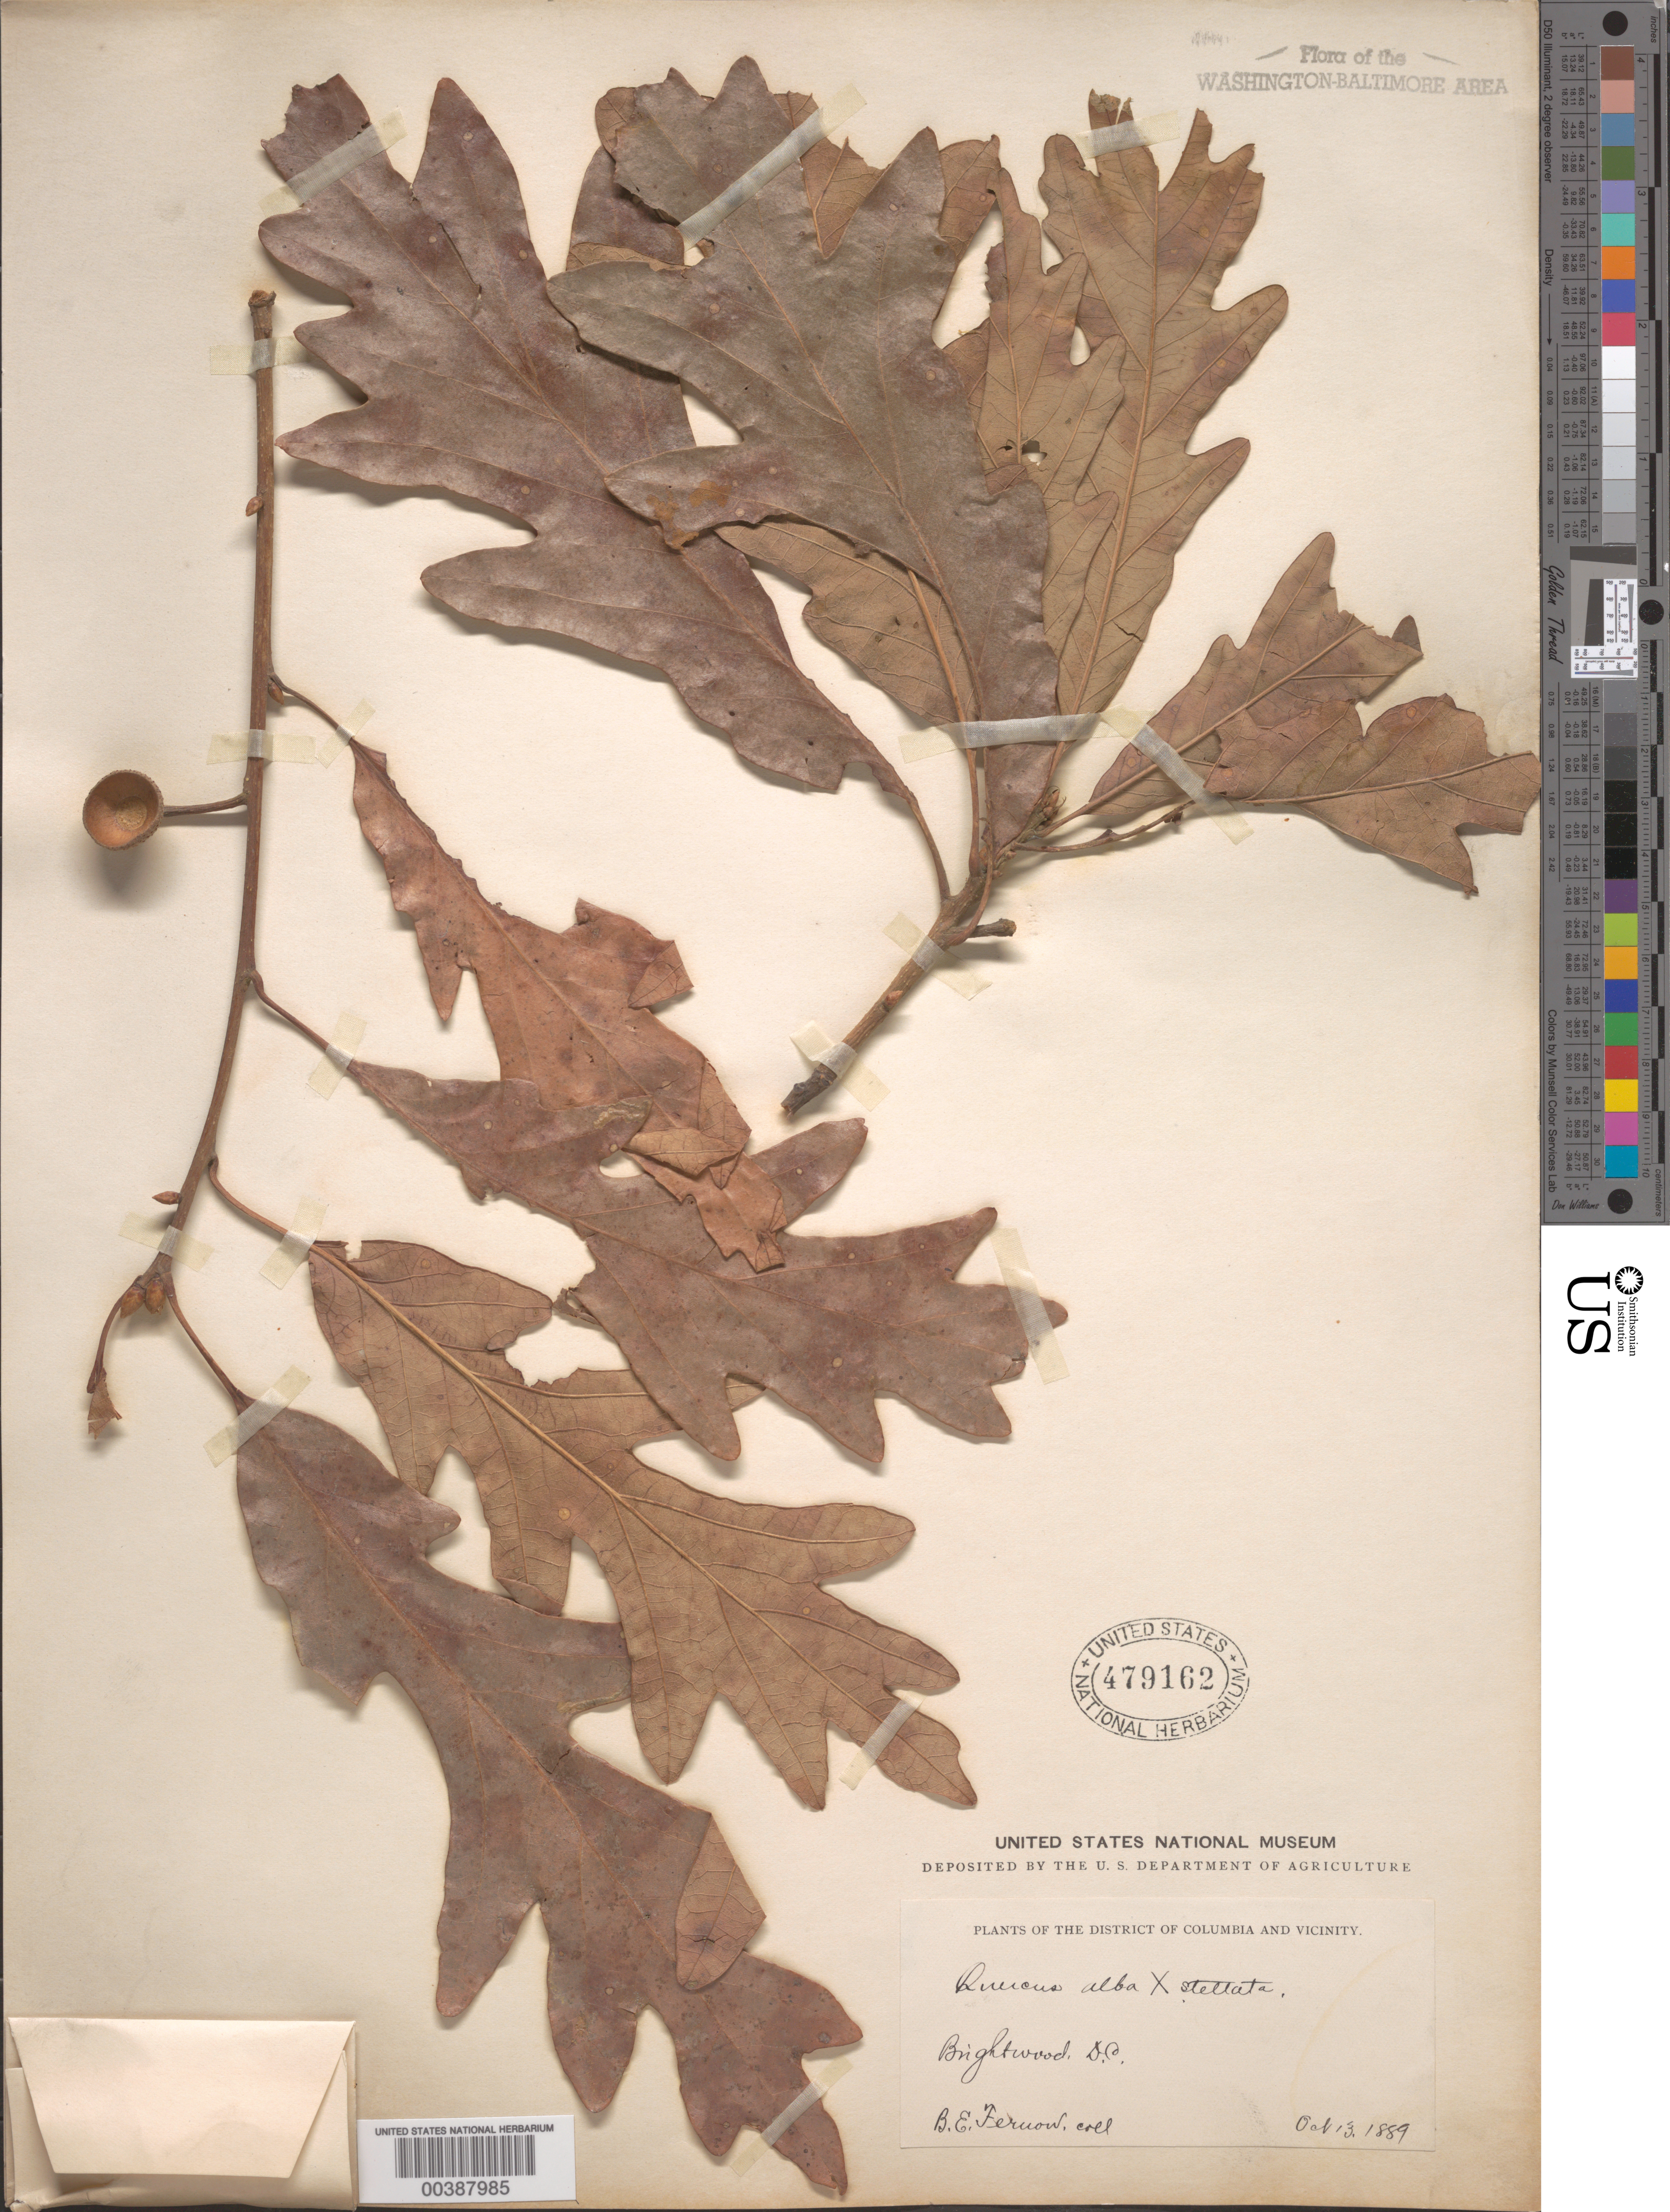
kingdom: Plantae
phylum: Tracheophyta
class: Magnoliopsida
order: Fagales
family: Fagaceae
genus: Quercus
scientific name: Quercus alba x Q. stellata Wangenh.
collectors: B. Fernow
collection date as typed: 13 Oct 1889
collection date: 1889-10-13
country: United States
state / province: District of Columbia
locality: Brightwood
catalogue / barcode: US 479162